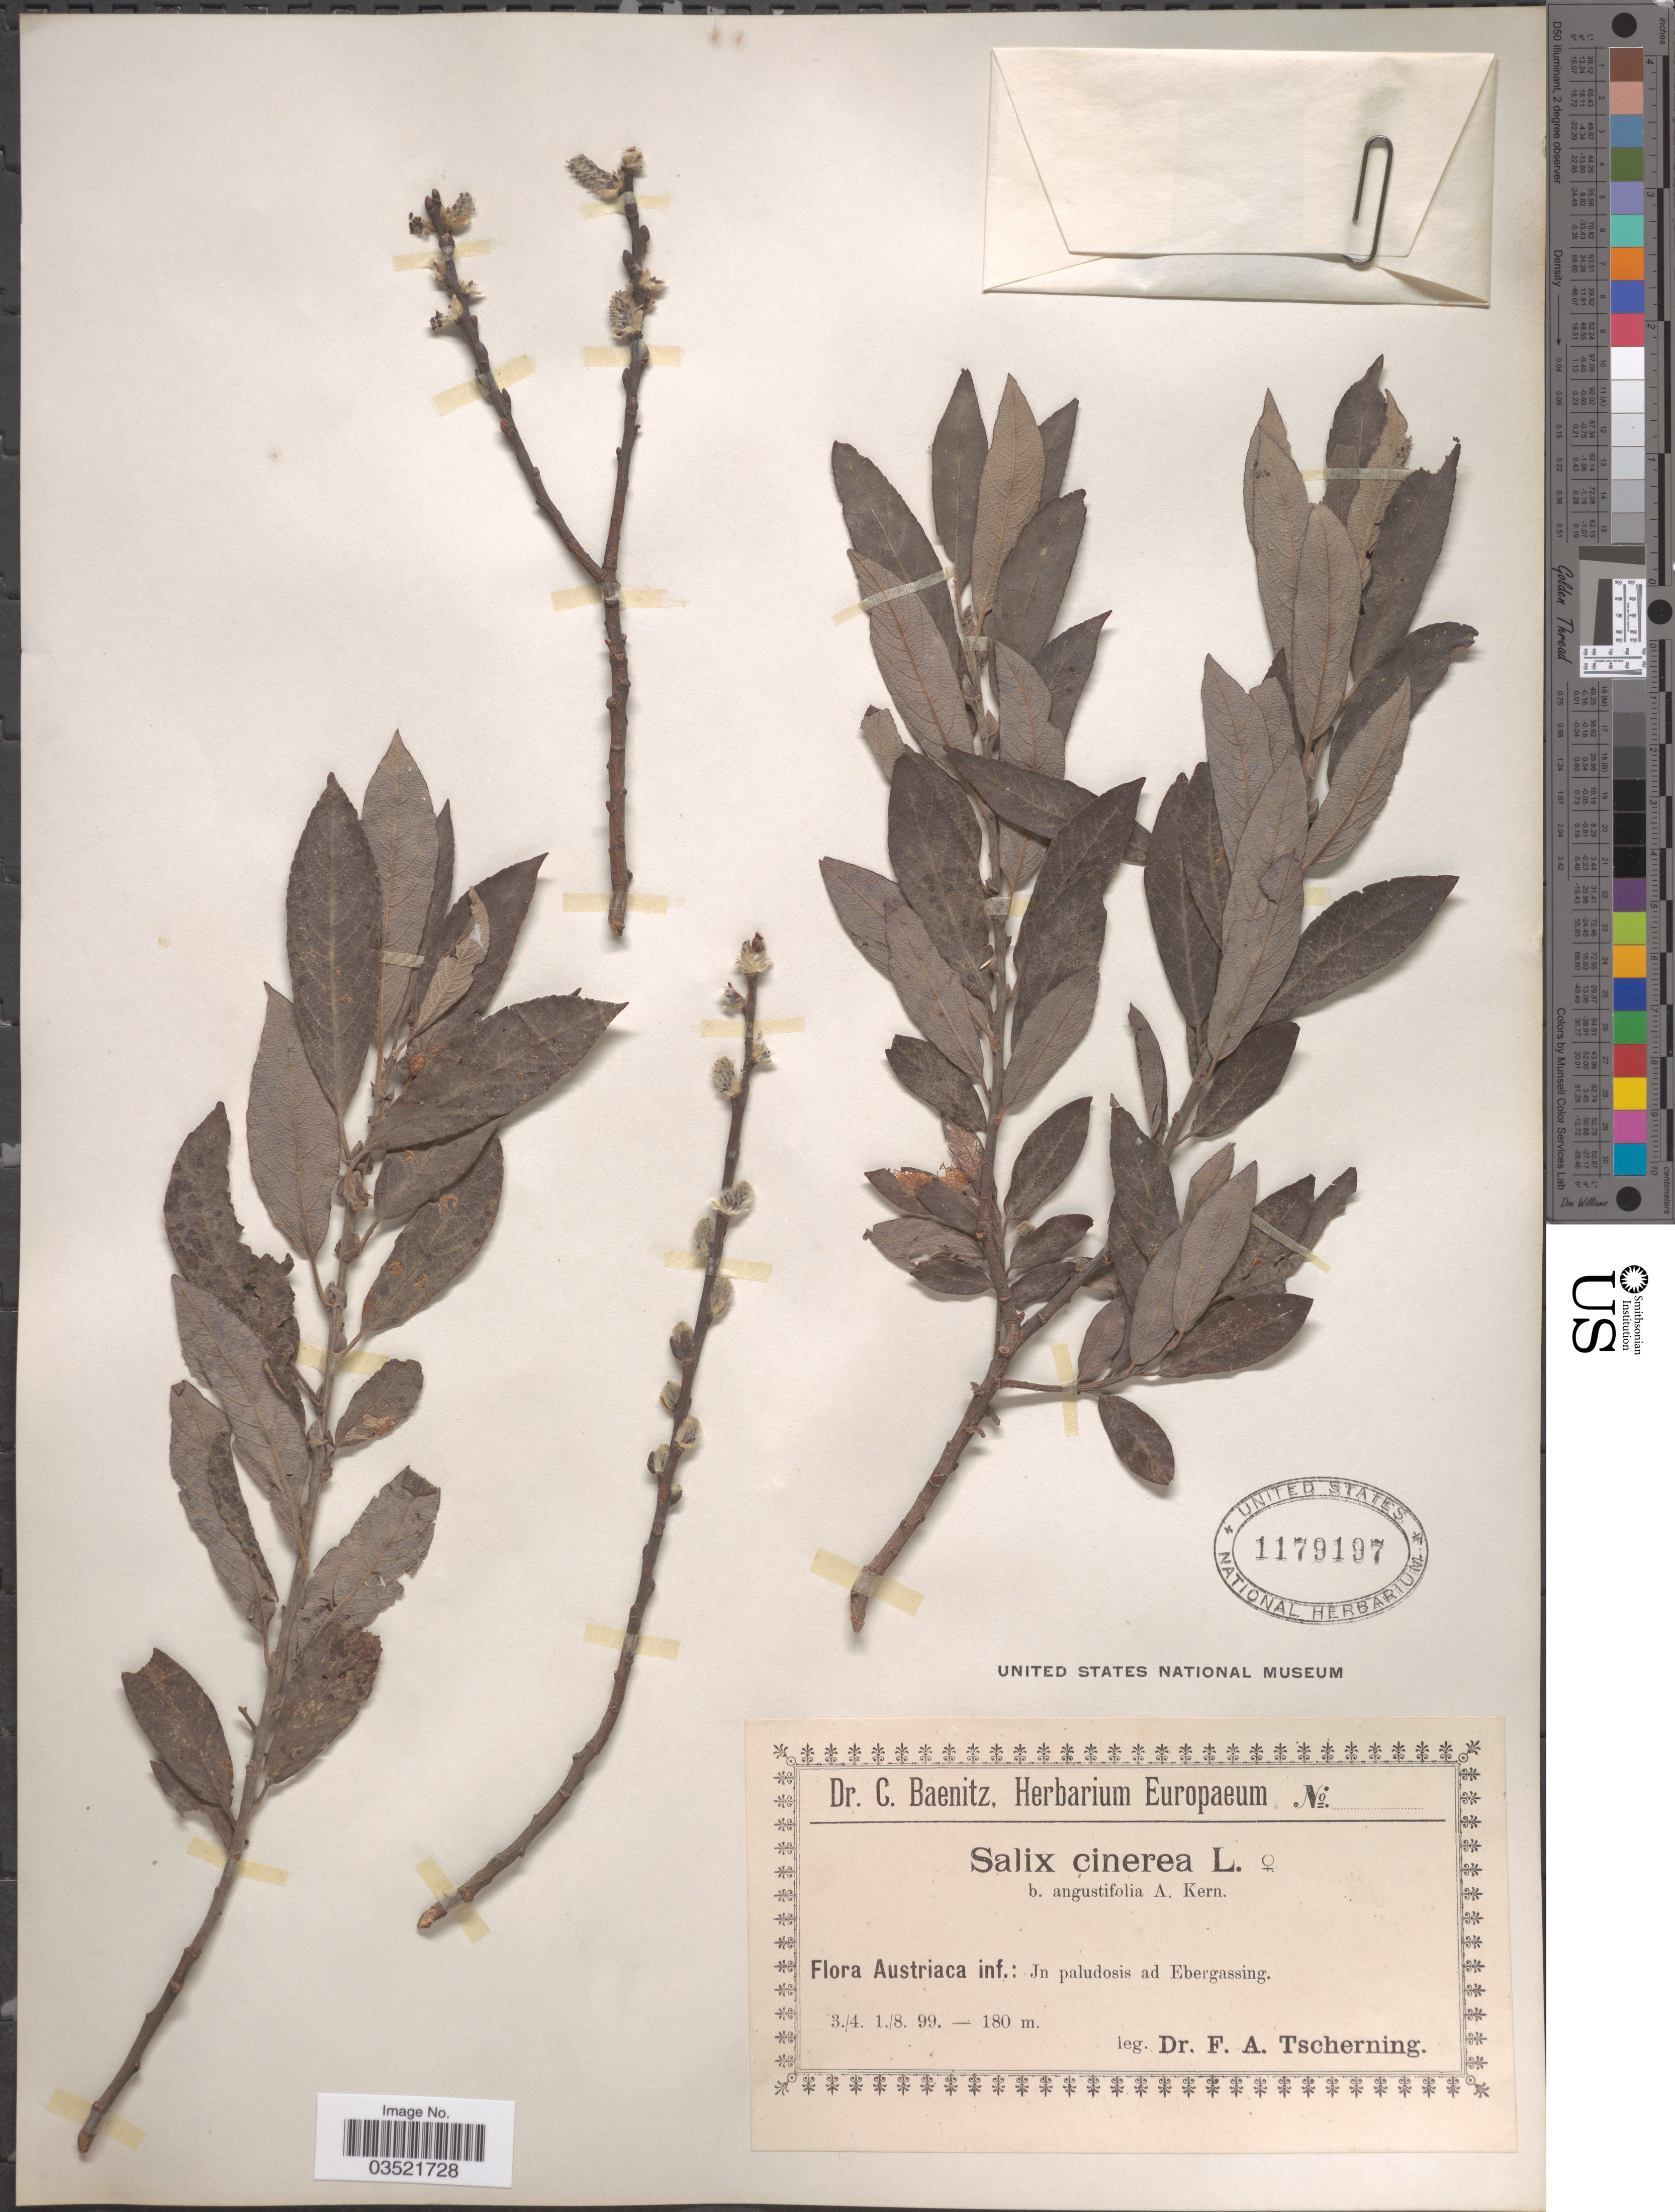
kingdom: Plantae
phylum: Tracheophyta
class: Magnoliopsida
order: Malpighiales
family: Salicaceae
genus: Salix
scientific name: Salix cinerea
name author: L.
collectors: F. A. Tscherning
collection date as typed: Transcribed d/m/y: 3/4/99 to 1/8/99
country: Austria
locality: Austriaca inf.: Jn paludosis ad Ebergassing.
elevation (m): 180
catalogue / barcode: US 1179197